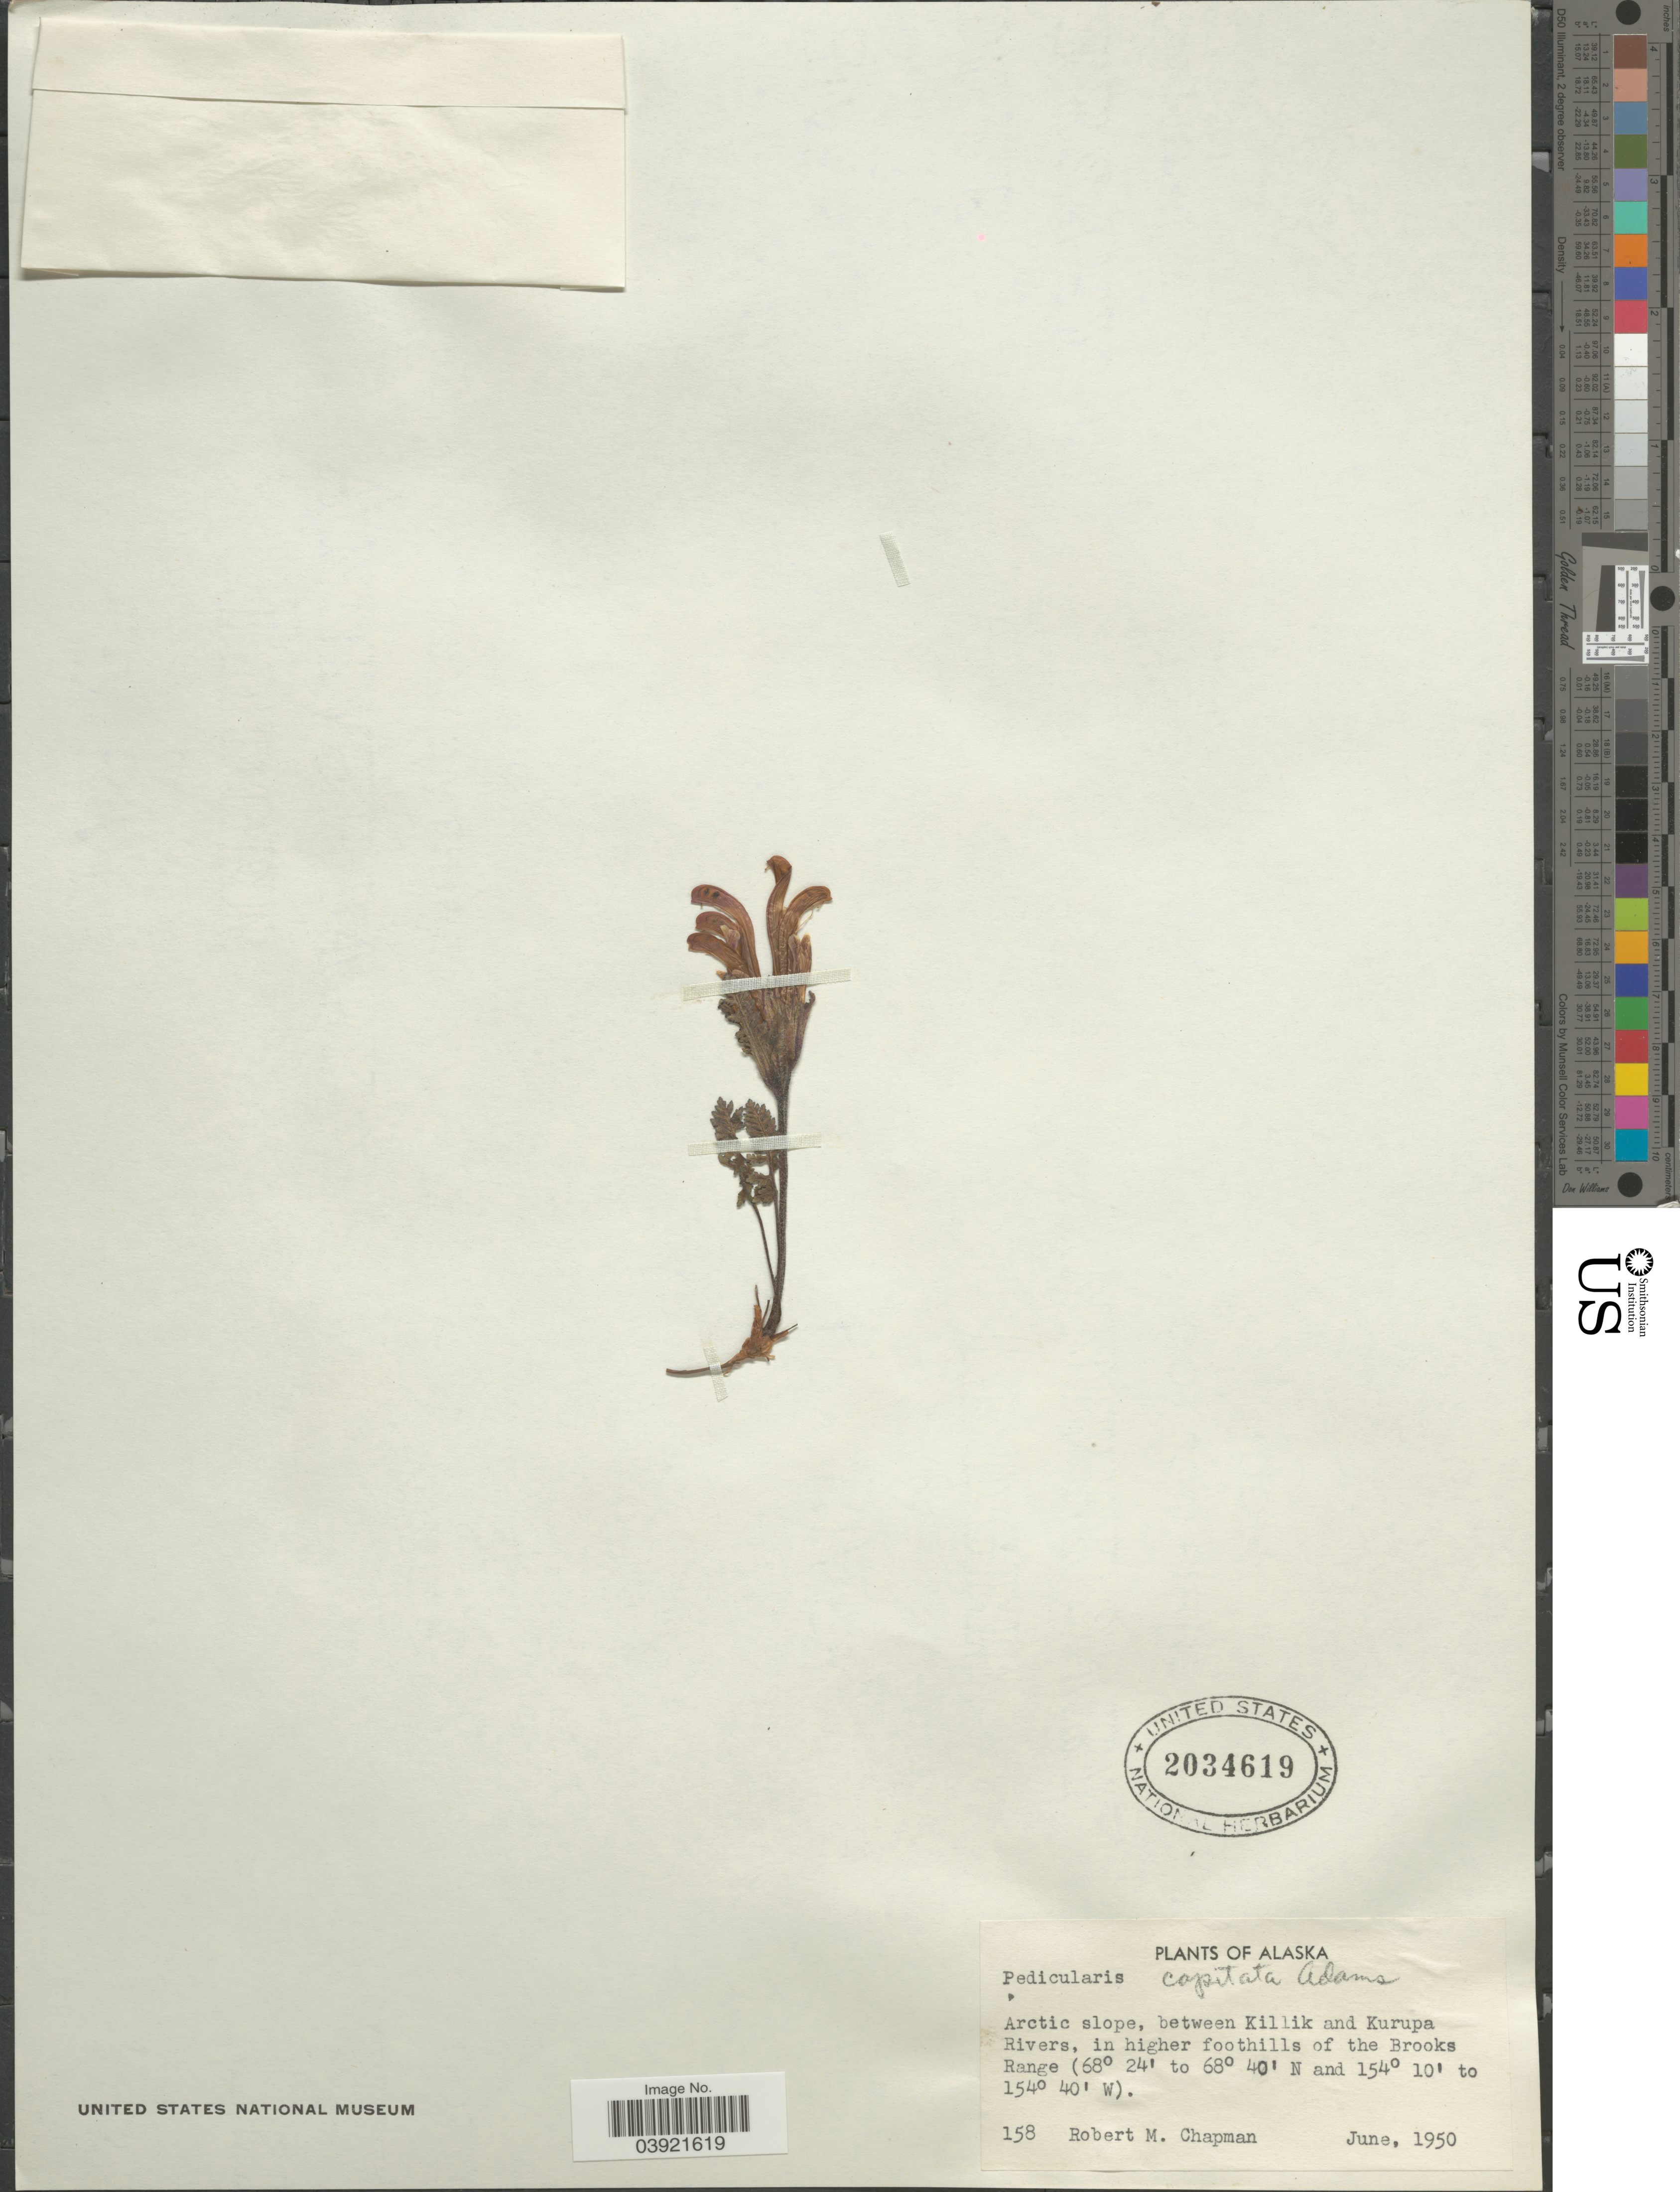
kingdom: Plantae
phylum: Tracheophyta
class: Magnoliopsida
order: Lamiales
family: Orobanchaceae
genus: Pedicularis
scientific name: Pedicularis capitata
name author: Adams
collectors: R. M. Chapman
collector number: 158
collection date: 1950-06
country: United States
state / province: Alaska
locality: Arctic slope, between Killik and Kurupa Rivers, in higher foothills of the Brooks Range.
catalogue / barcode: US 2034619